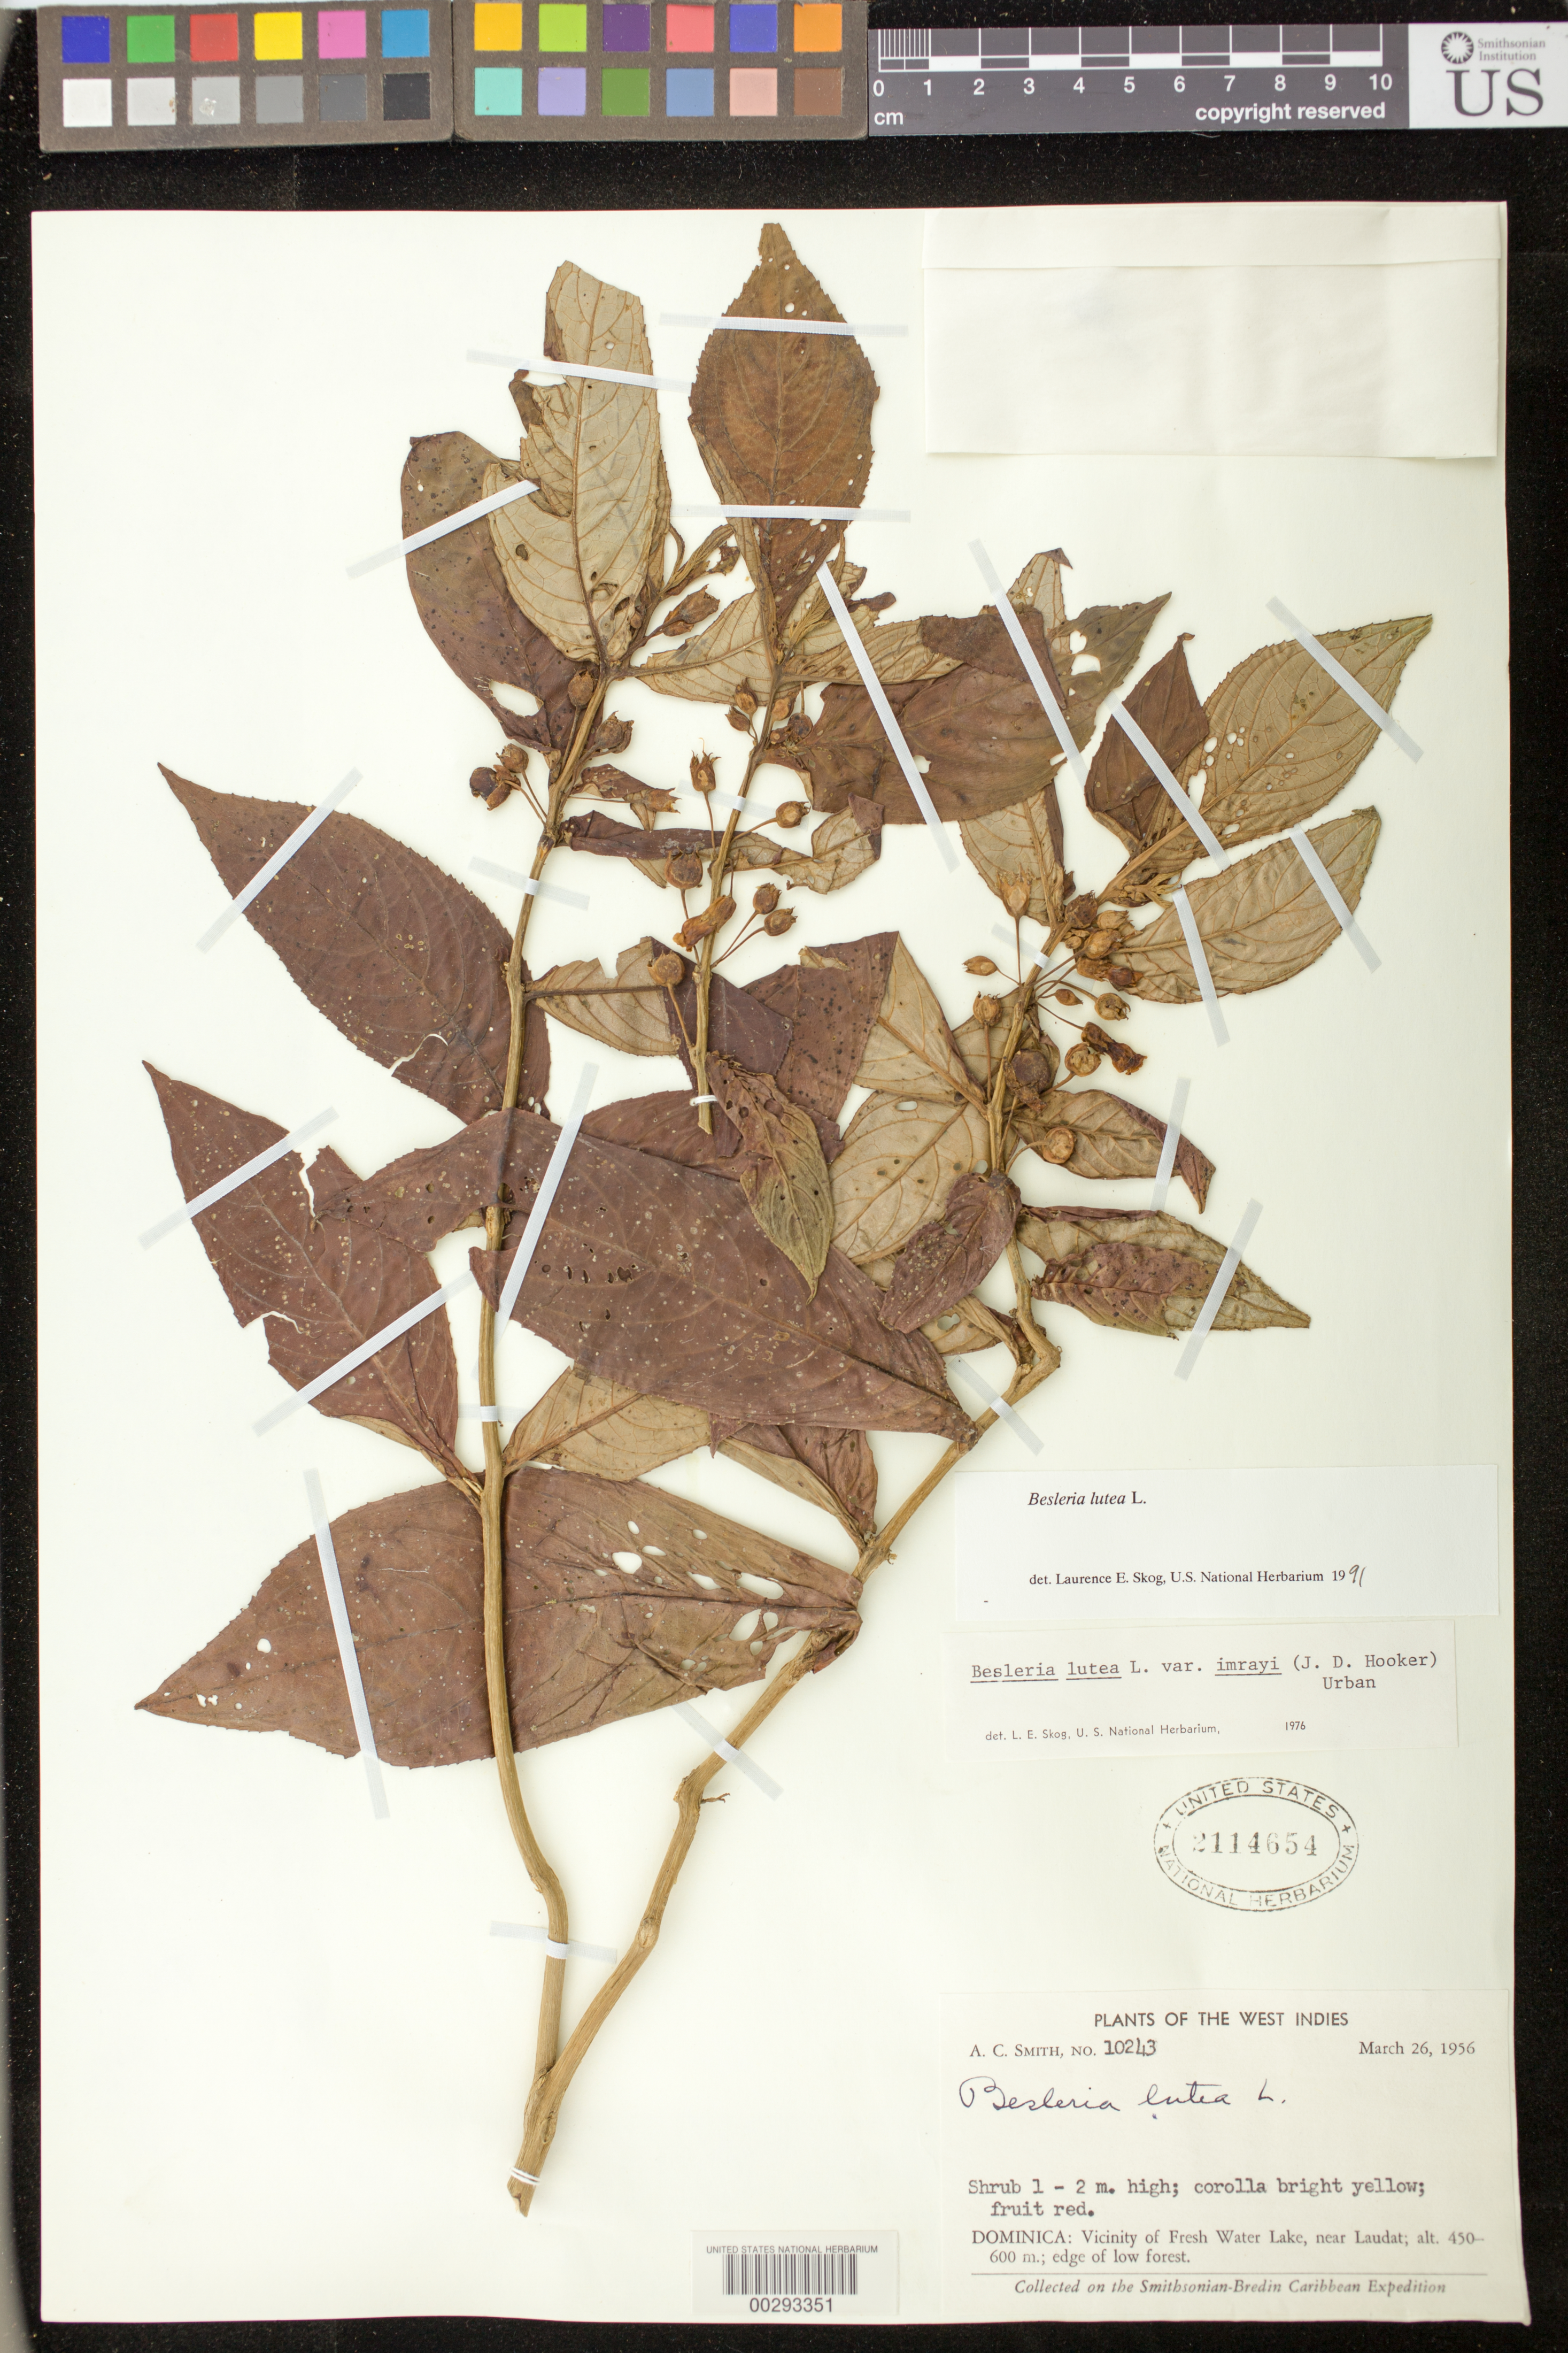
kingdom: Plantae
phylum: Tracheophyta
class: Magnoliopsida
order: Lamiales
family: Gesneriaceae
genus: Besleria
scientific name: Besleria lutea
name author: L.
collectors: A. C. Smith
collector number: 10243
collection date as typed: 26 Mar 1956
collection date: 1956-03-26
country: Dominica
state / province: St. George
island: Dominica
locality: Fresh water lake near Laudat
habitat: Edge of low forest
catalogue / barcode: US 2114654